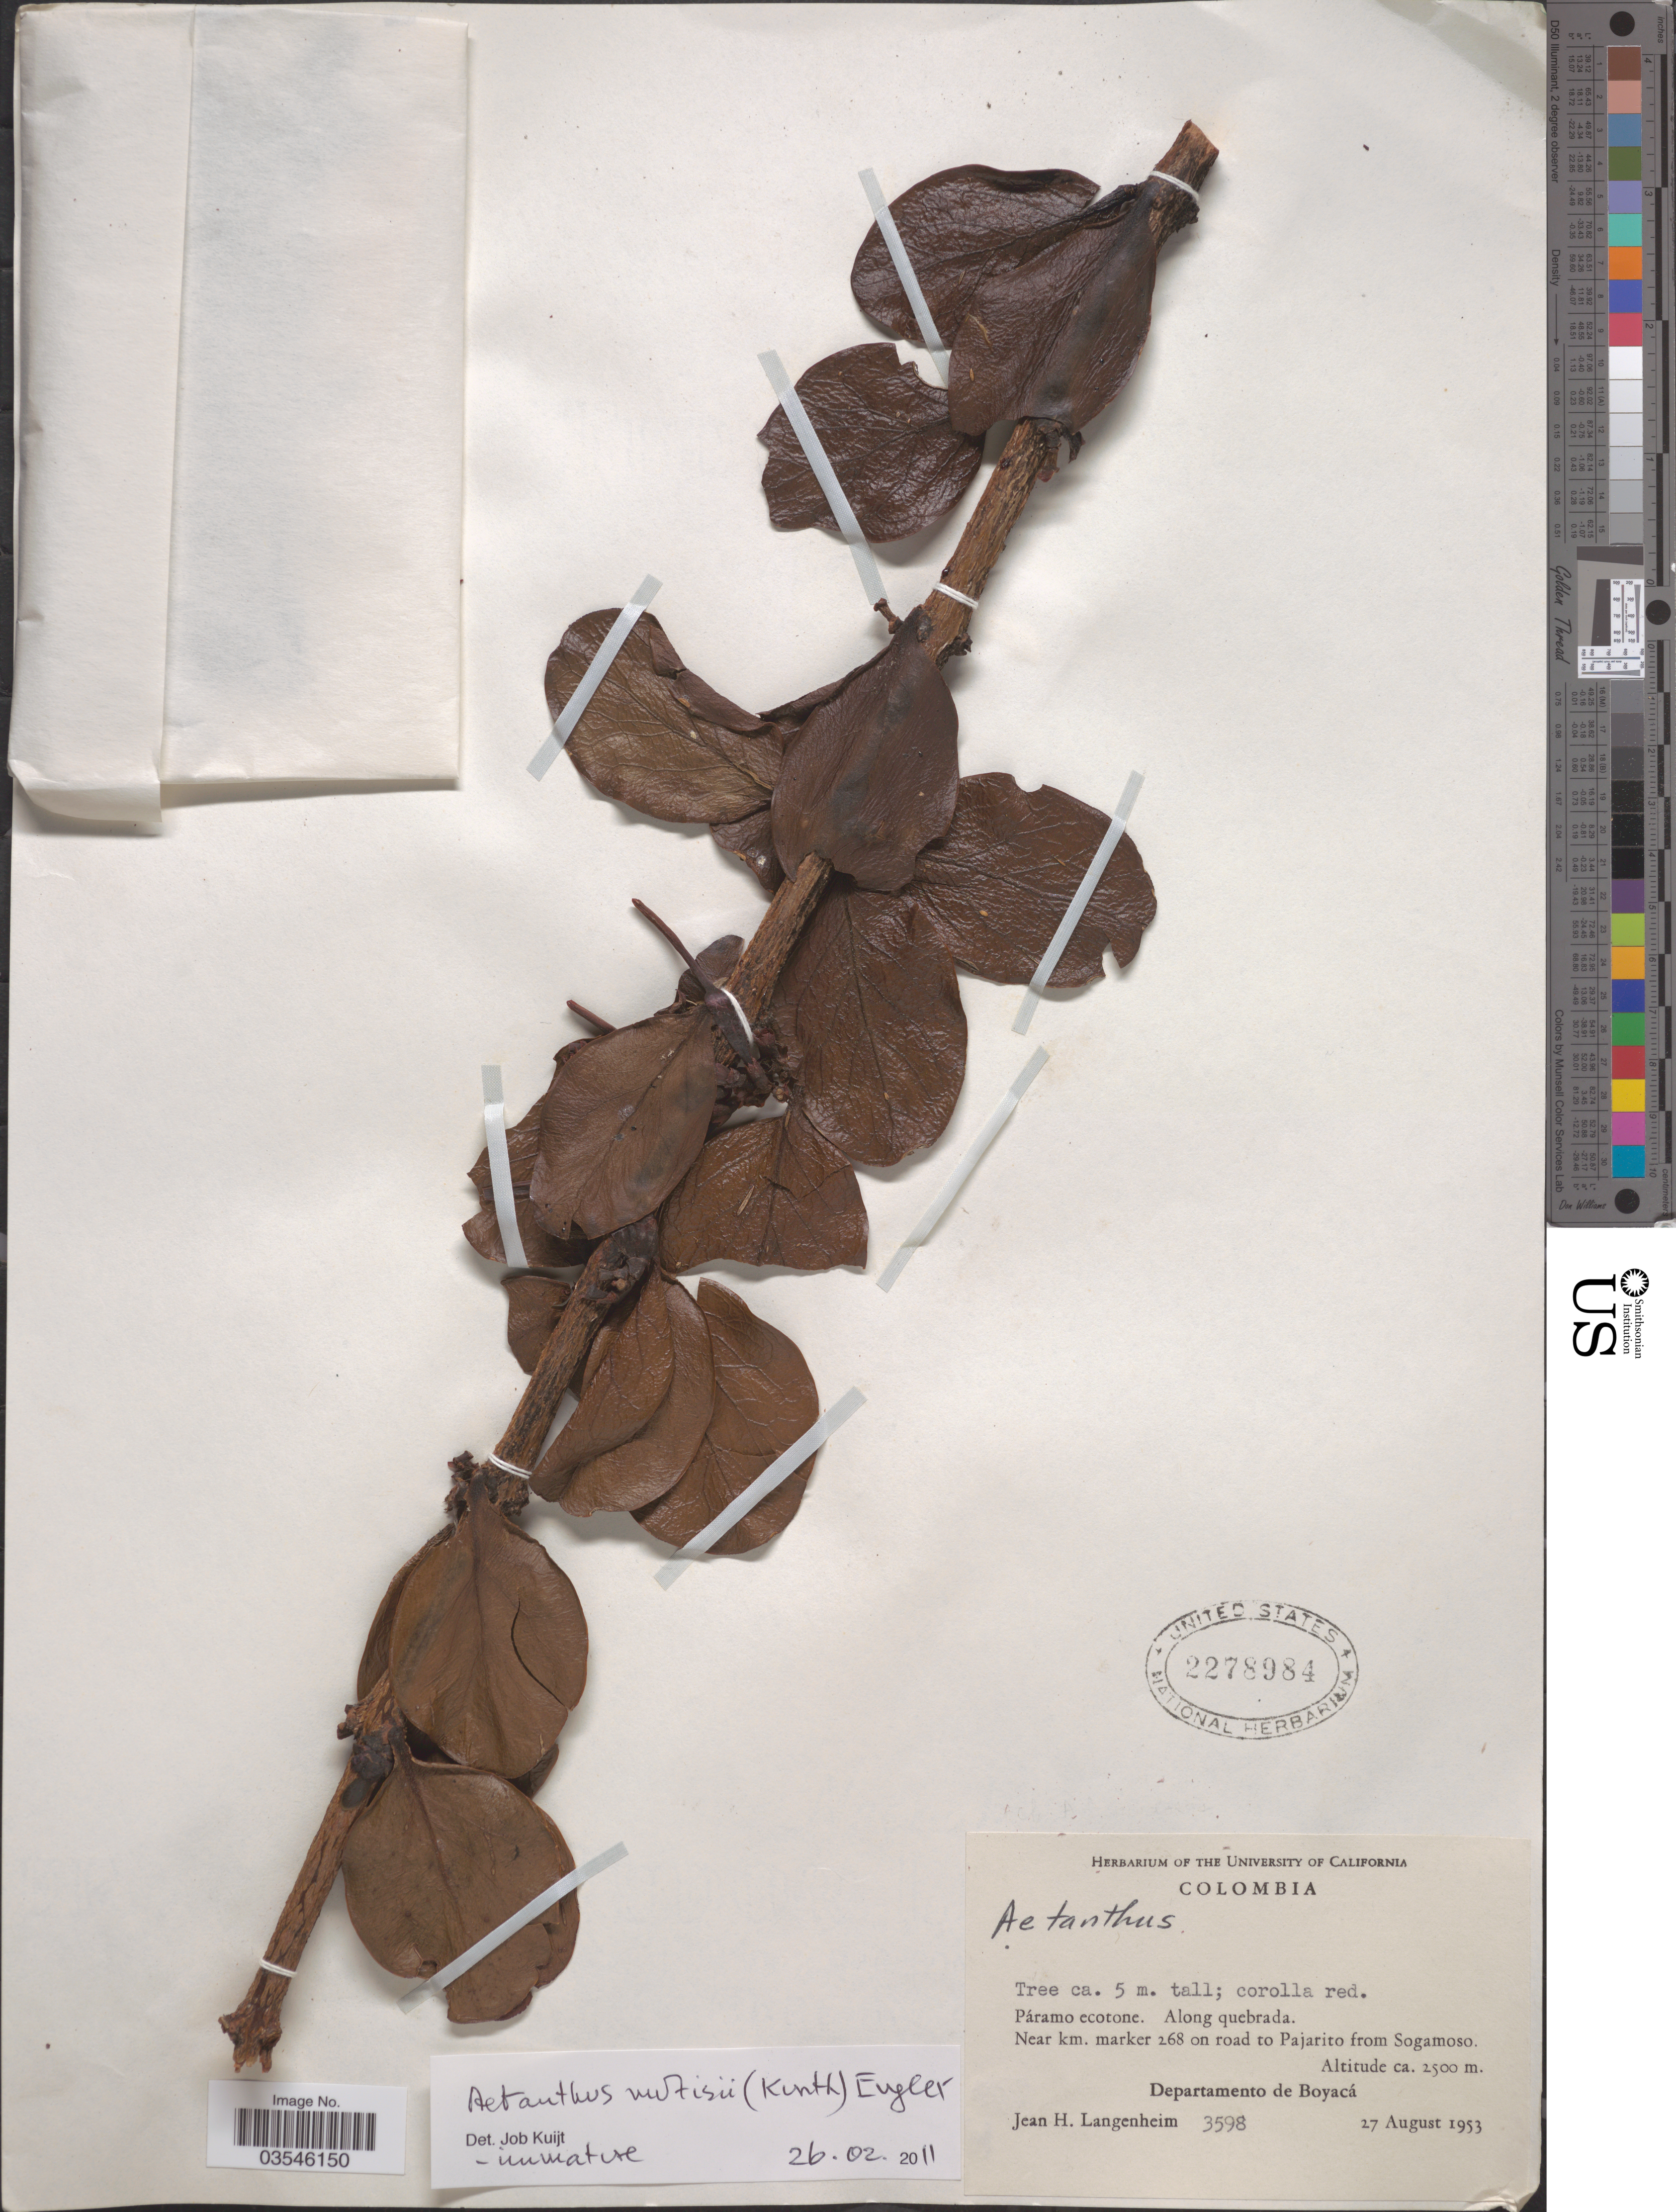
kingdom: Plantae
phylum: Tracheophyta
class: Magnoliopsida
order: Santalales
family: Loranthaceae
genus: Aetanthus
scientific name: Aetanthus mutisii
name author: (Kunth) Engl.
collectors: J. H. Langenheim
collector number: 3598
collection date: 1953-08-27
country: Colombia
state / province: Boyacá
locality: Páramo ecotone. Along quebrada. Near km. marker 268 on road to Pajarito from Sogamoso. Departamento de Boyacá.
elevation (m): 2500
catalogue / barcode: US 2278984